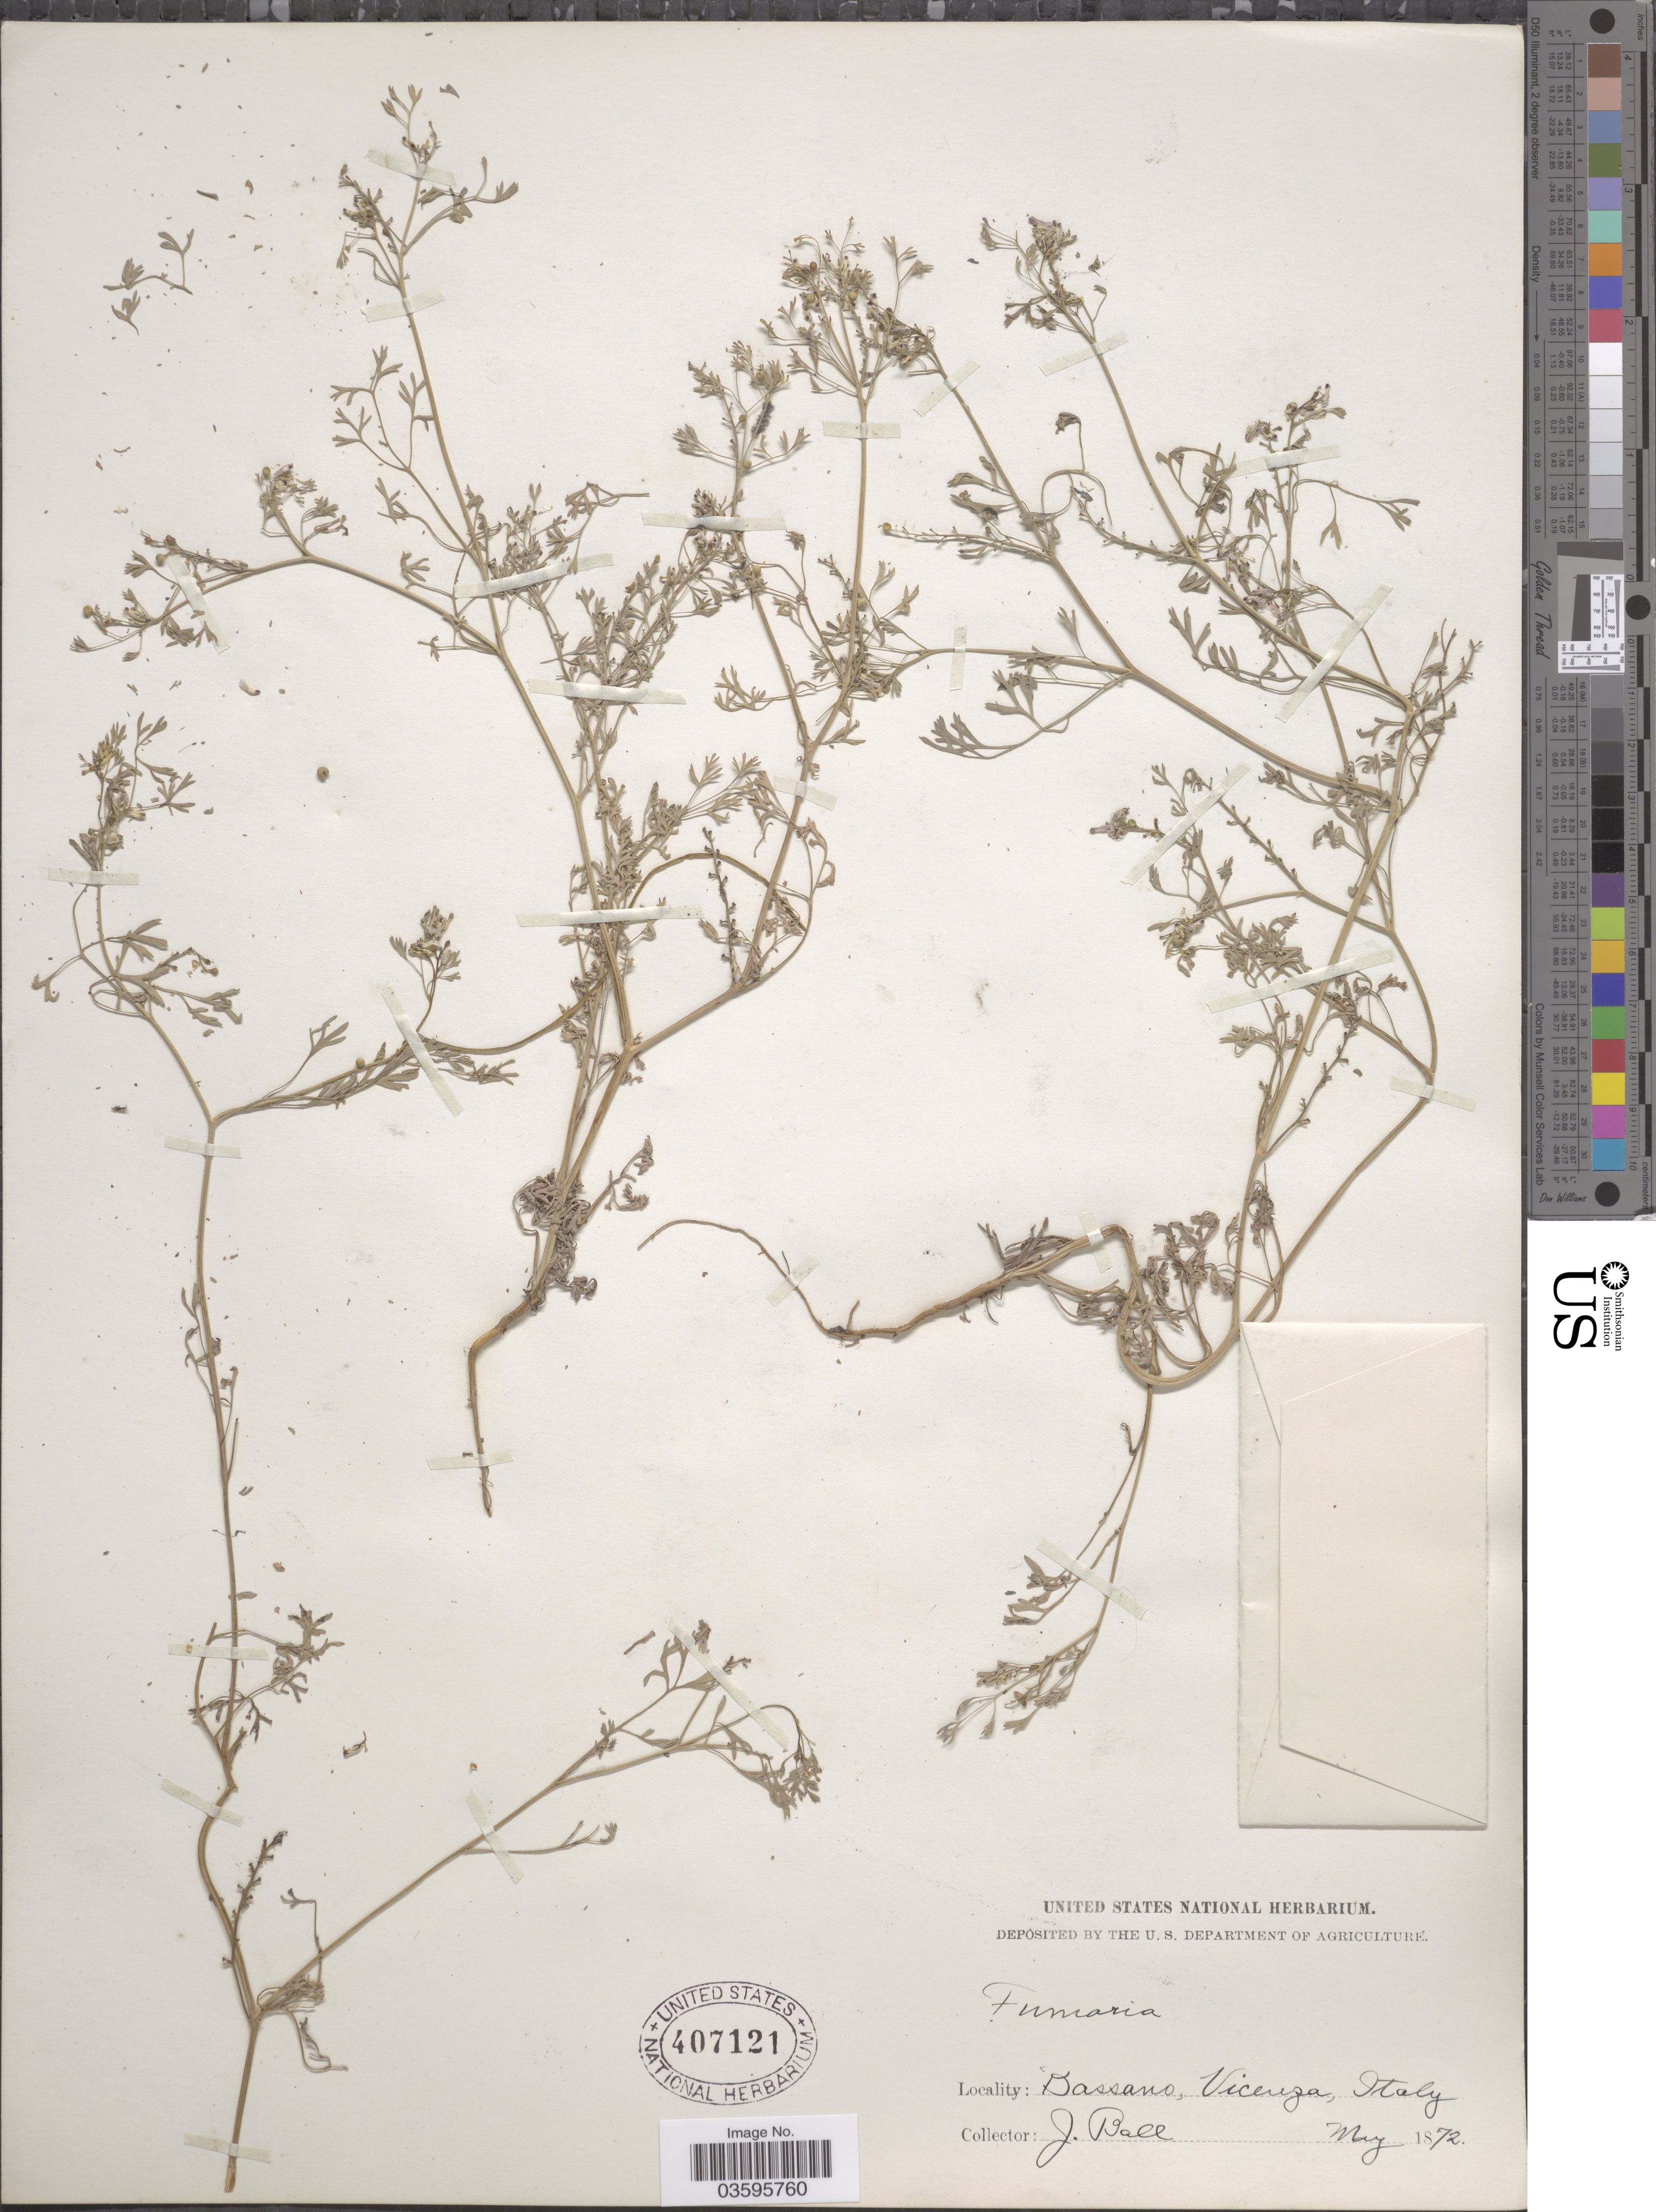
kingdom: Plantae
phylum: Tracheophyta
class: Magnoliopsida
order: Ranunculales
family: Papaveraceae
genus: Fumaria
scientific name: Fumaria sp.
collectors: J. Ball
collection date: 1872-05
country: Italy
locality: Bassano, Vicenza.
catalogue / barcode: US 407121